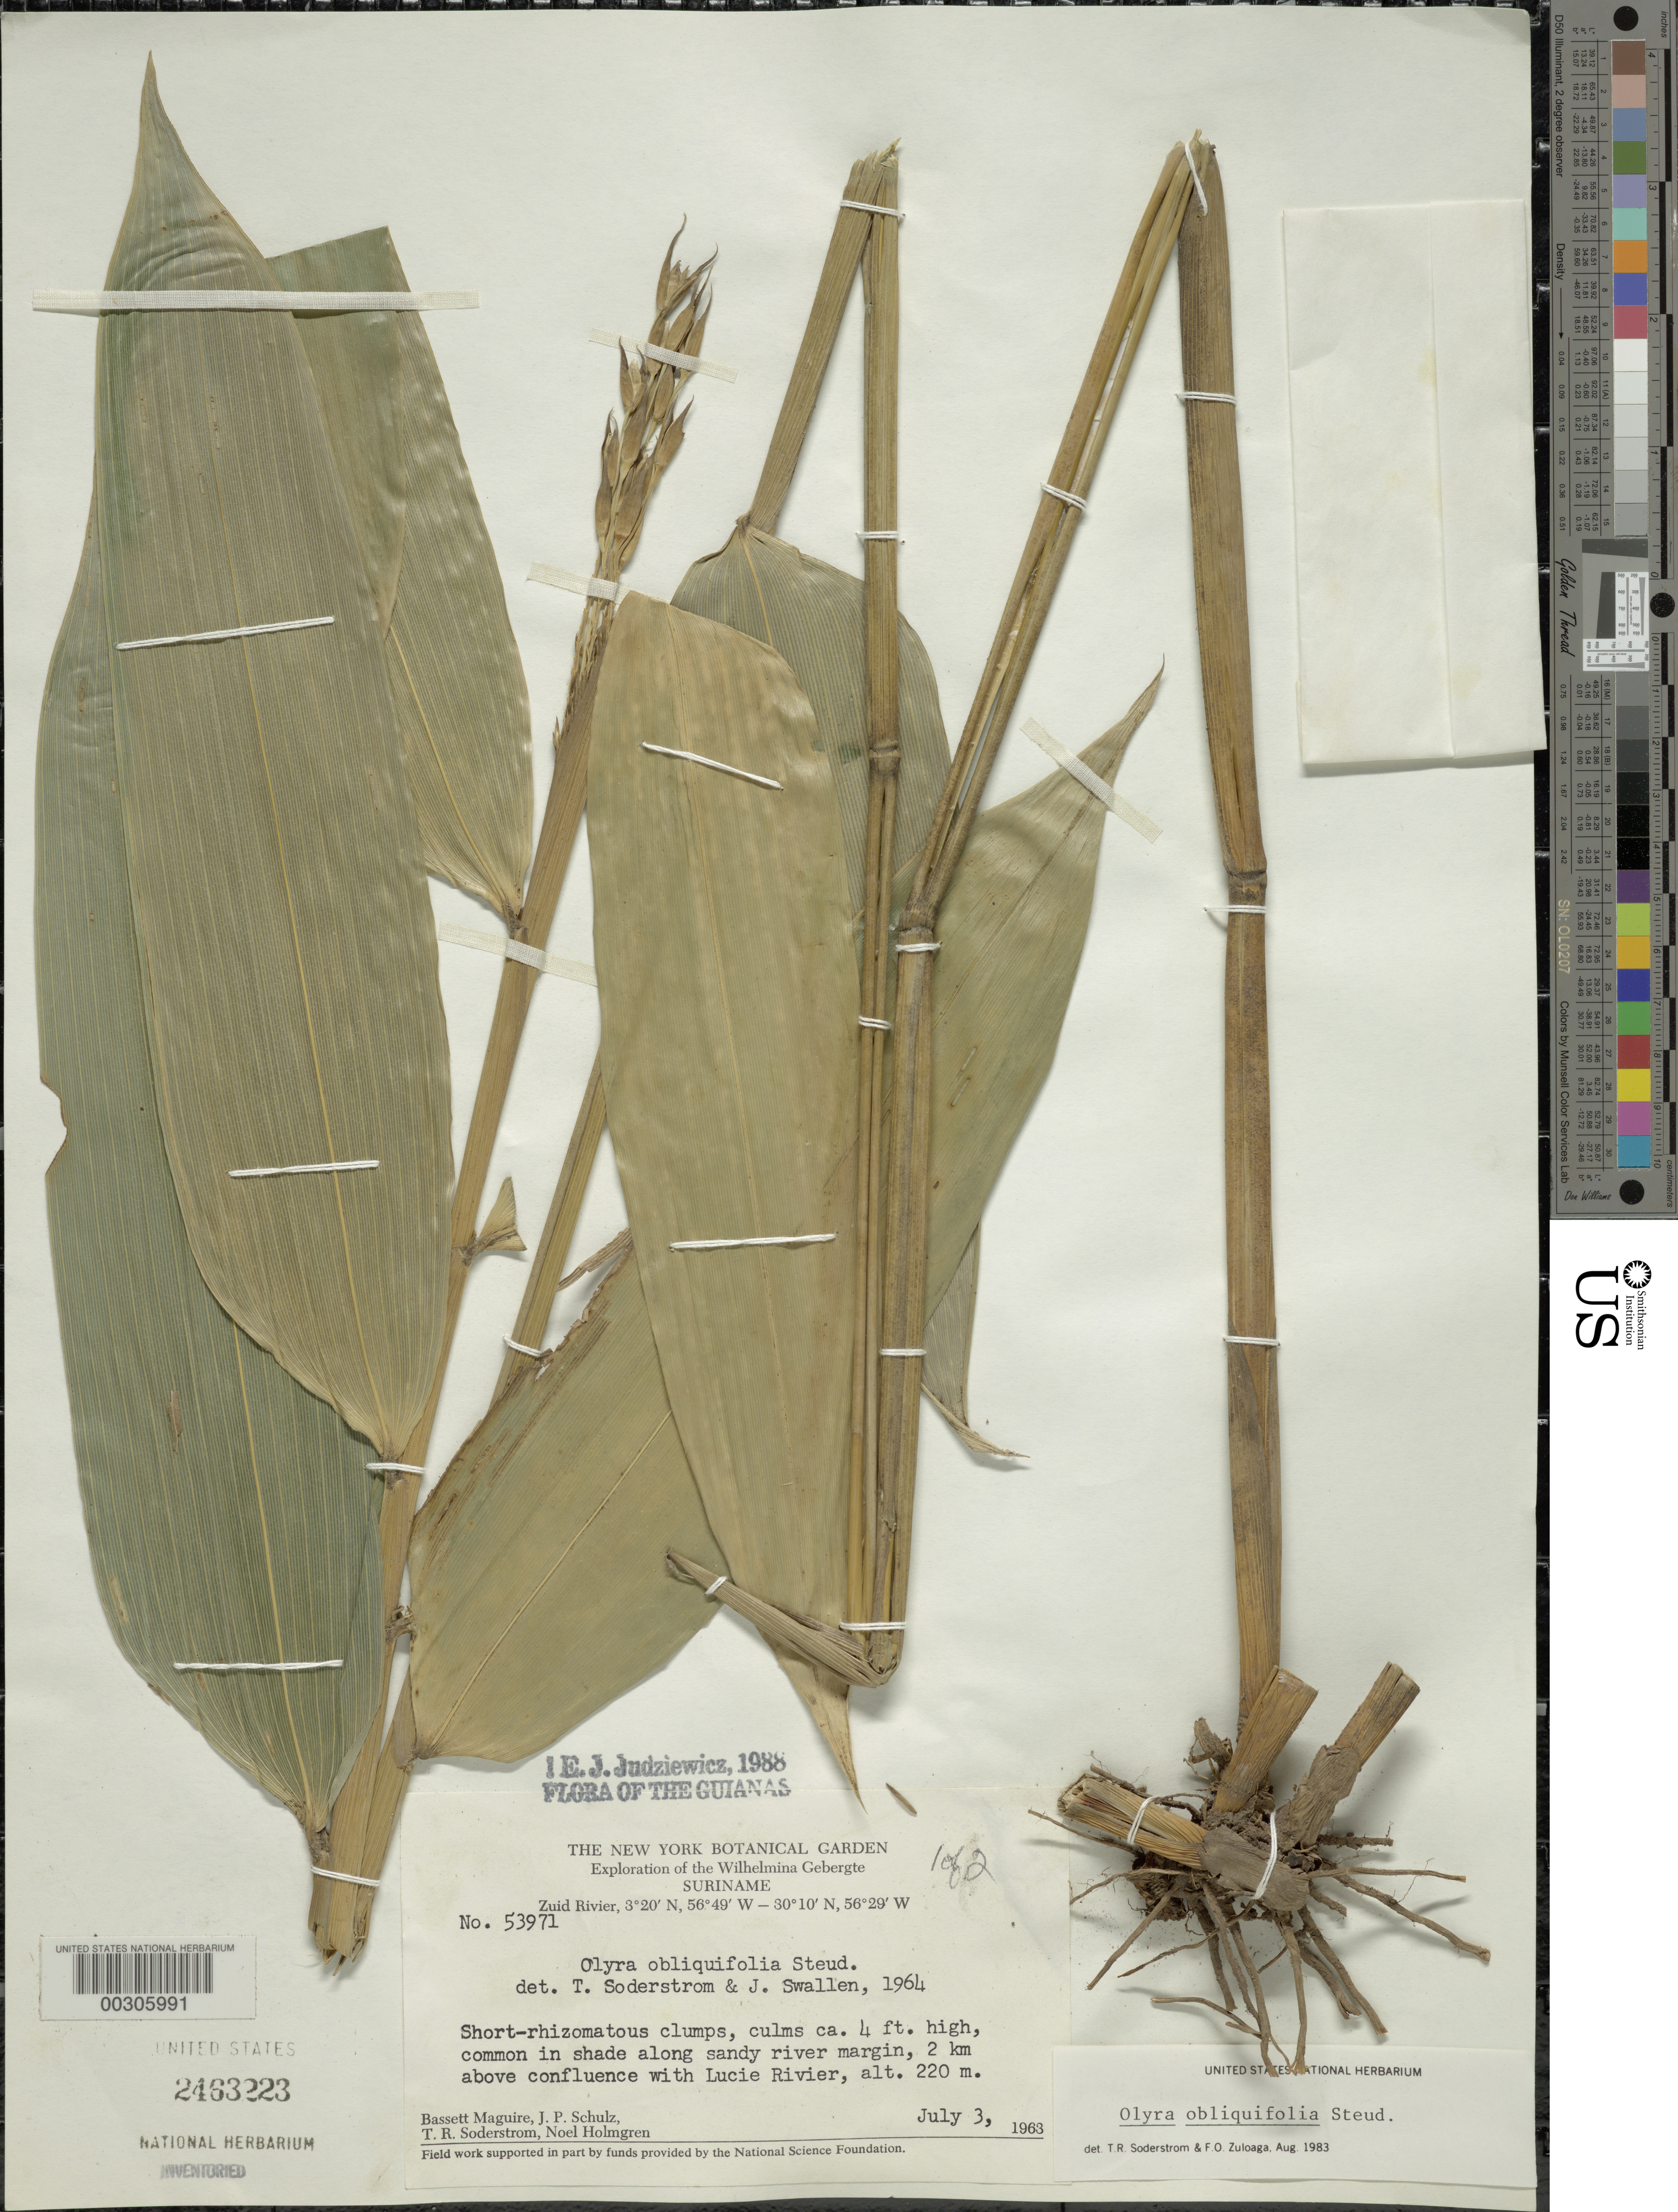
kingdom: Plantae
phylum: Tracheophyta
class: Liliopsida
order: Poales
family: Poaceae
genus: Olyra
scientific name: Olyra obliquifolia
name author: Steud.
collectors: B. Maguire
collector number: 53971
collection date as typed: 03 Jul 1963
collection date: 1963-07-03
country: Suriname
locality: Lat. 03 20'n: long. 56 49'w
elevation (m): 220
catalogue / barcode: US 2463223